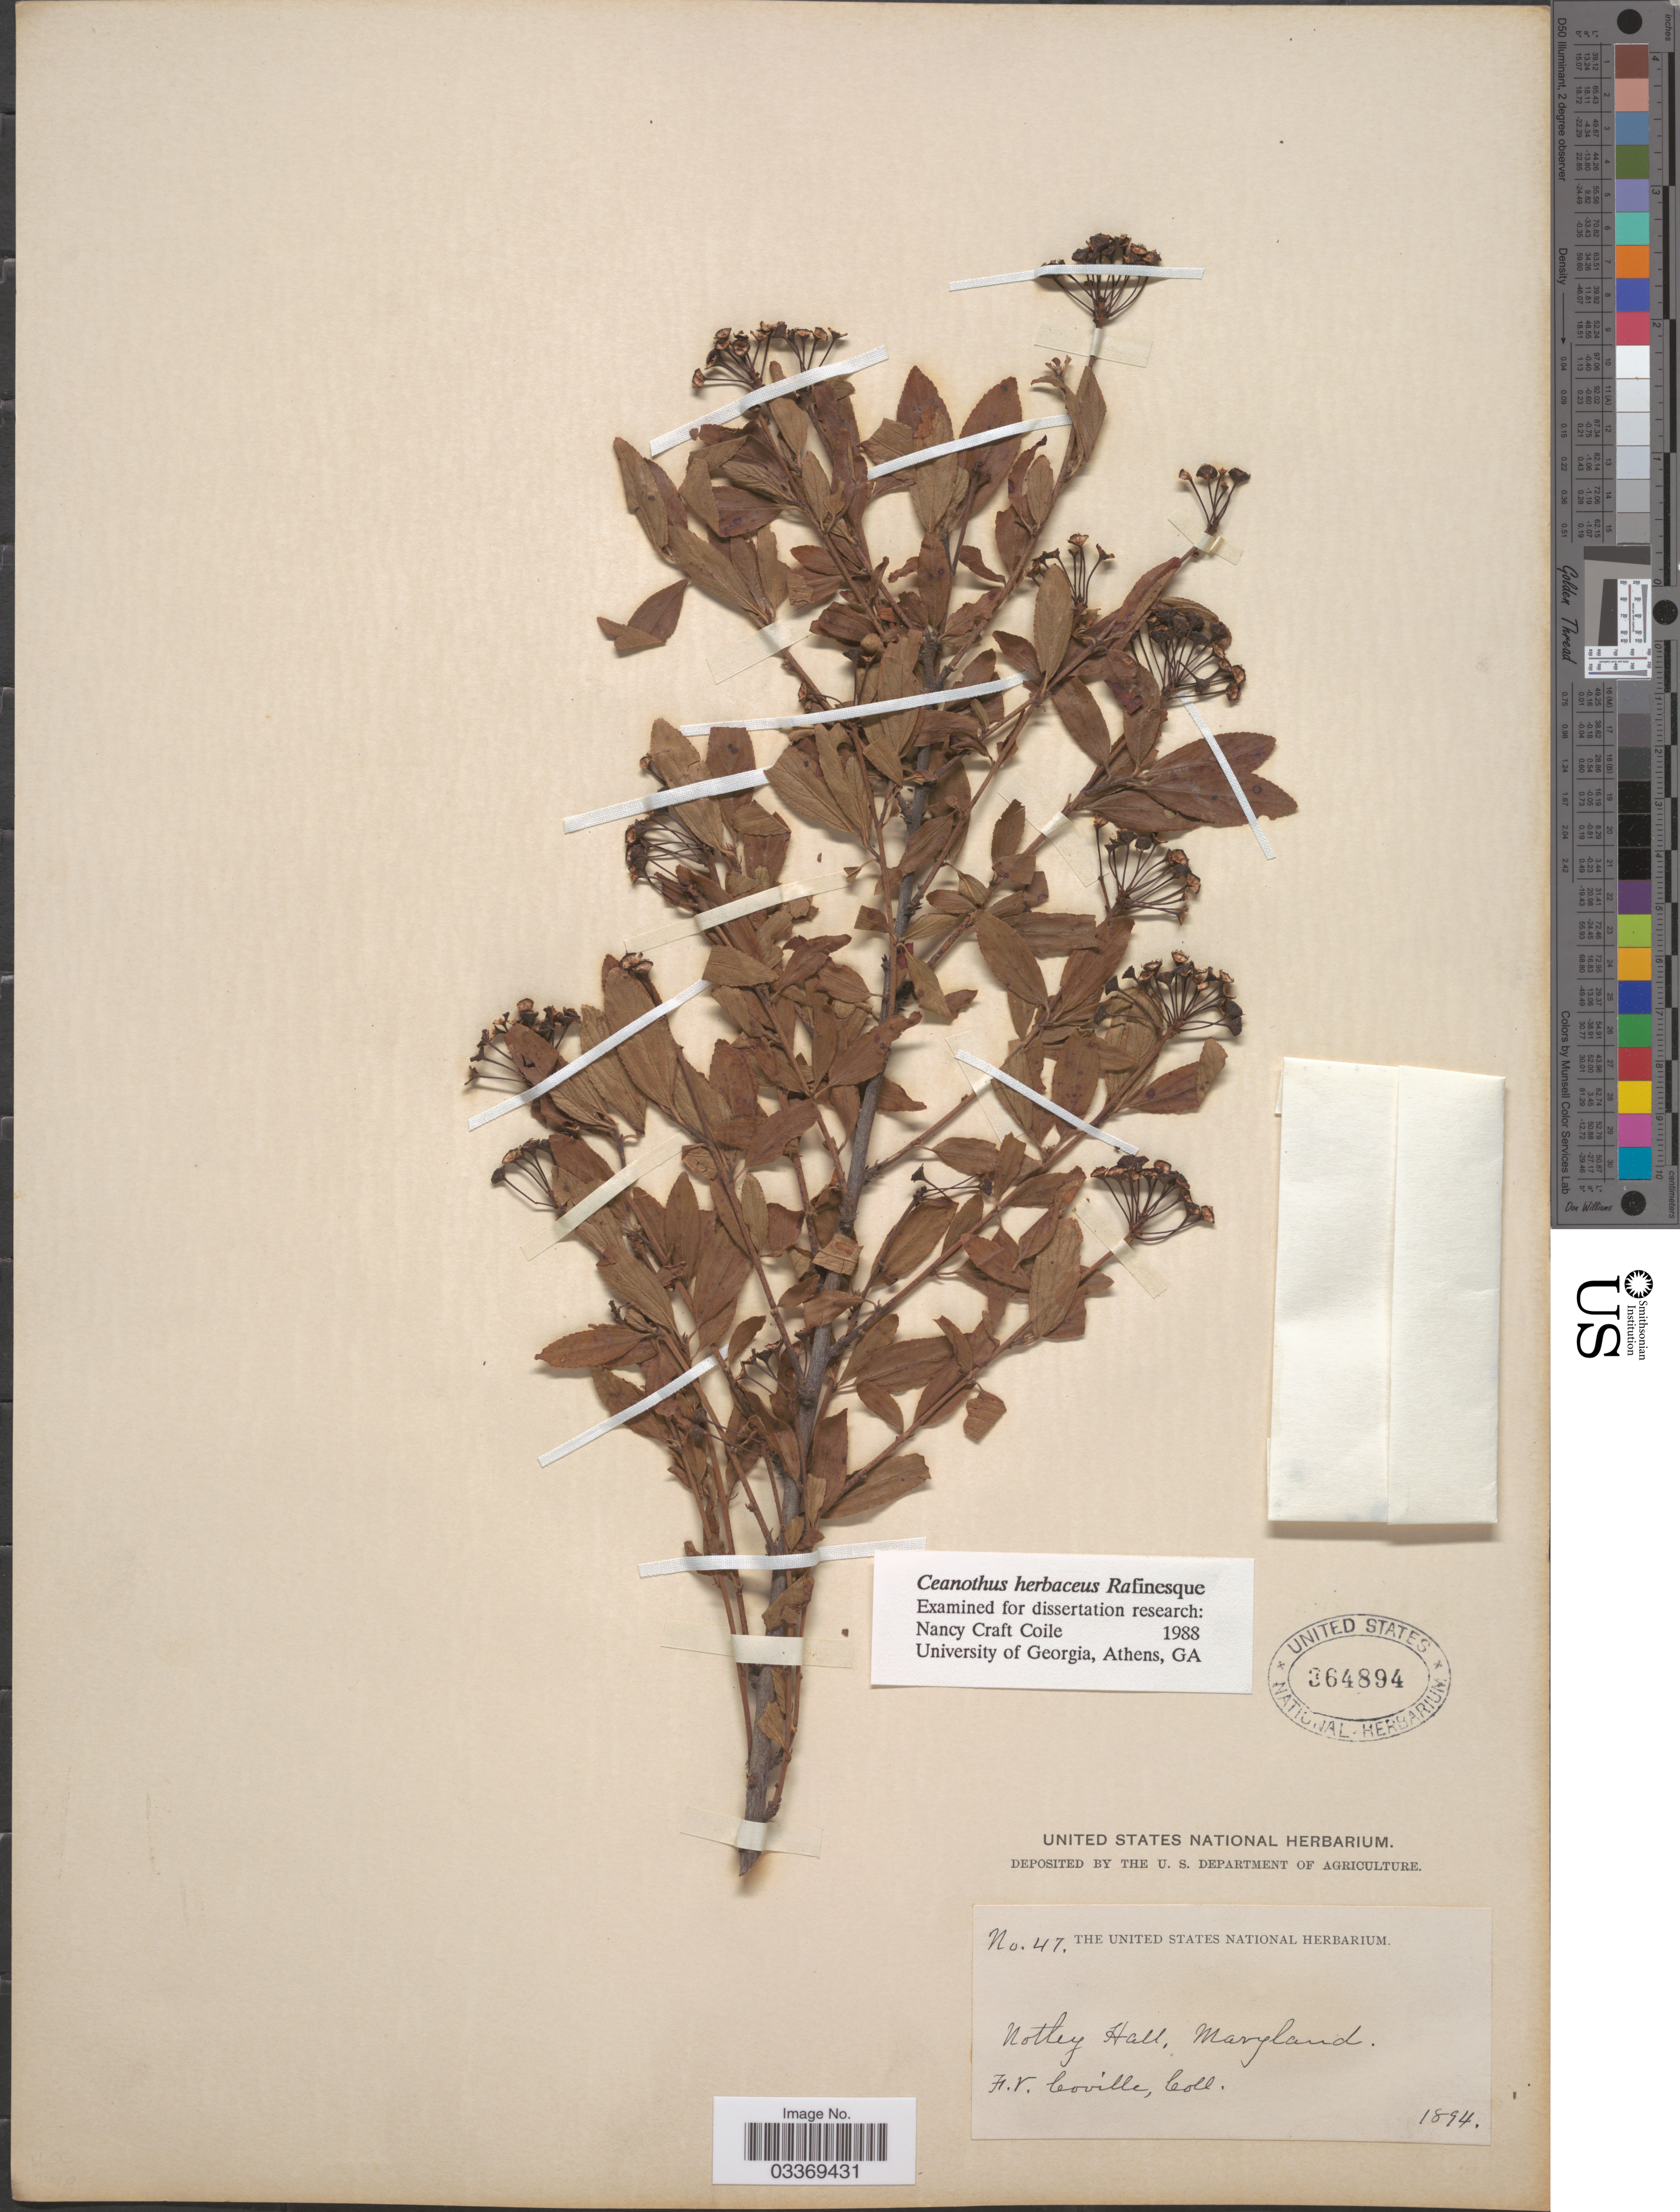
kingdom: Plantae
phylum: Tracheophyta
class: Magnoliopsida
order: Rosales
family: Rhamnaceae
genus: Ceanothus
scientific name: Ceanothus ovatus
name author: Desf.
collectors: F. V. Coville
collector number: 47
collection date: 1894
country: United States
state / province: Maryland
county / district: Prince George's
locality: Notley Hall.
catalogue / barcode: US 364894